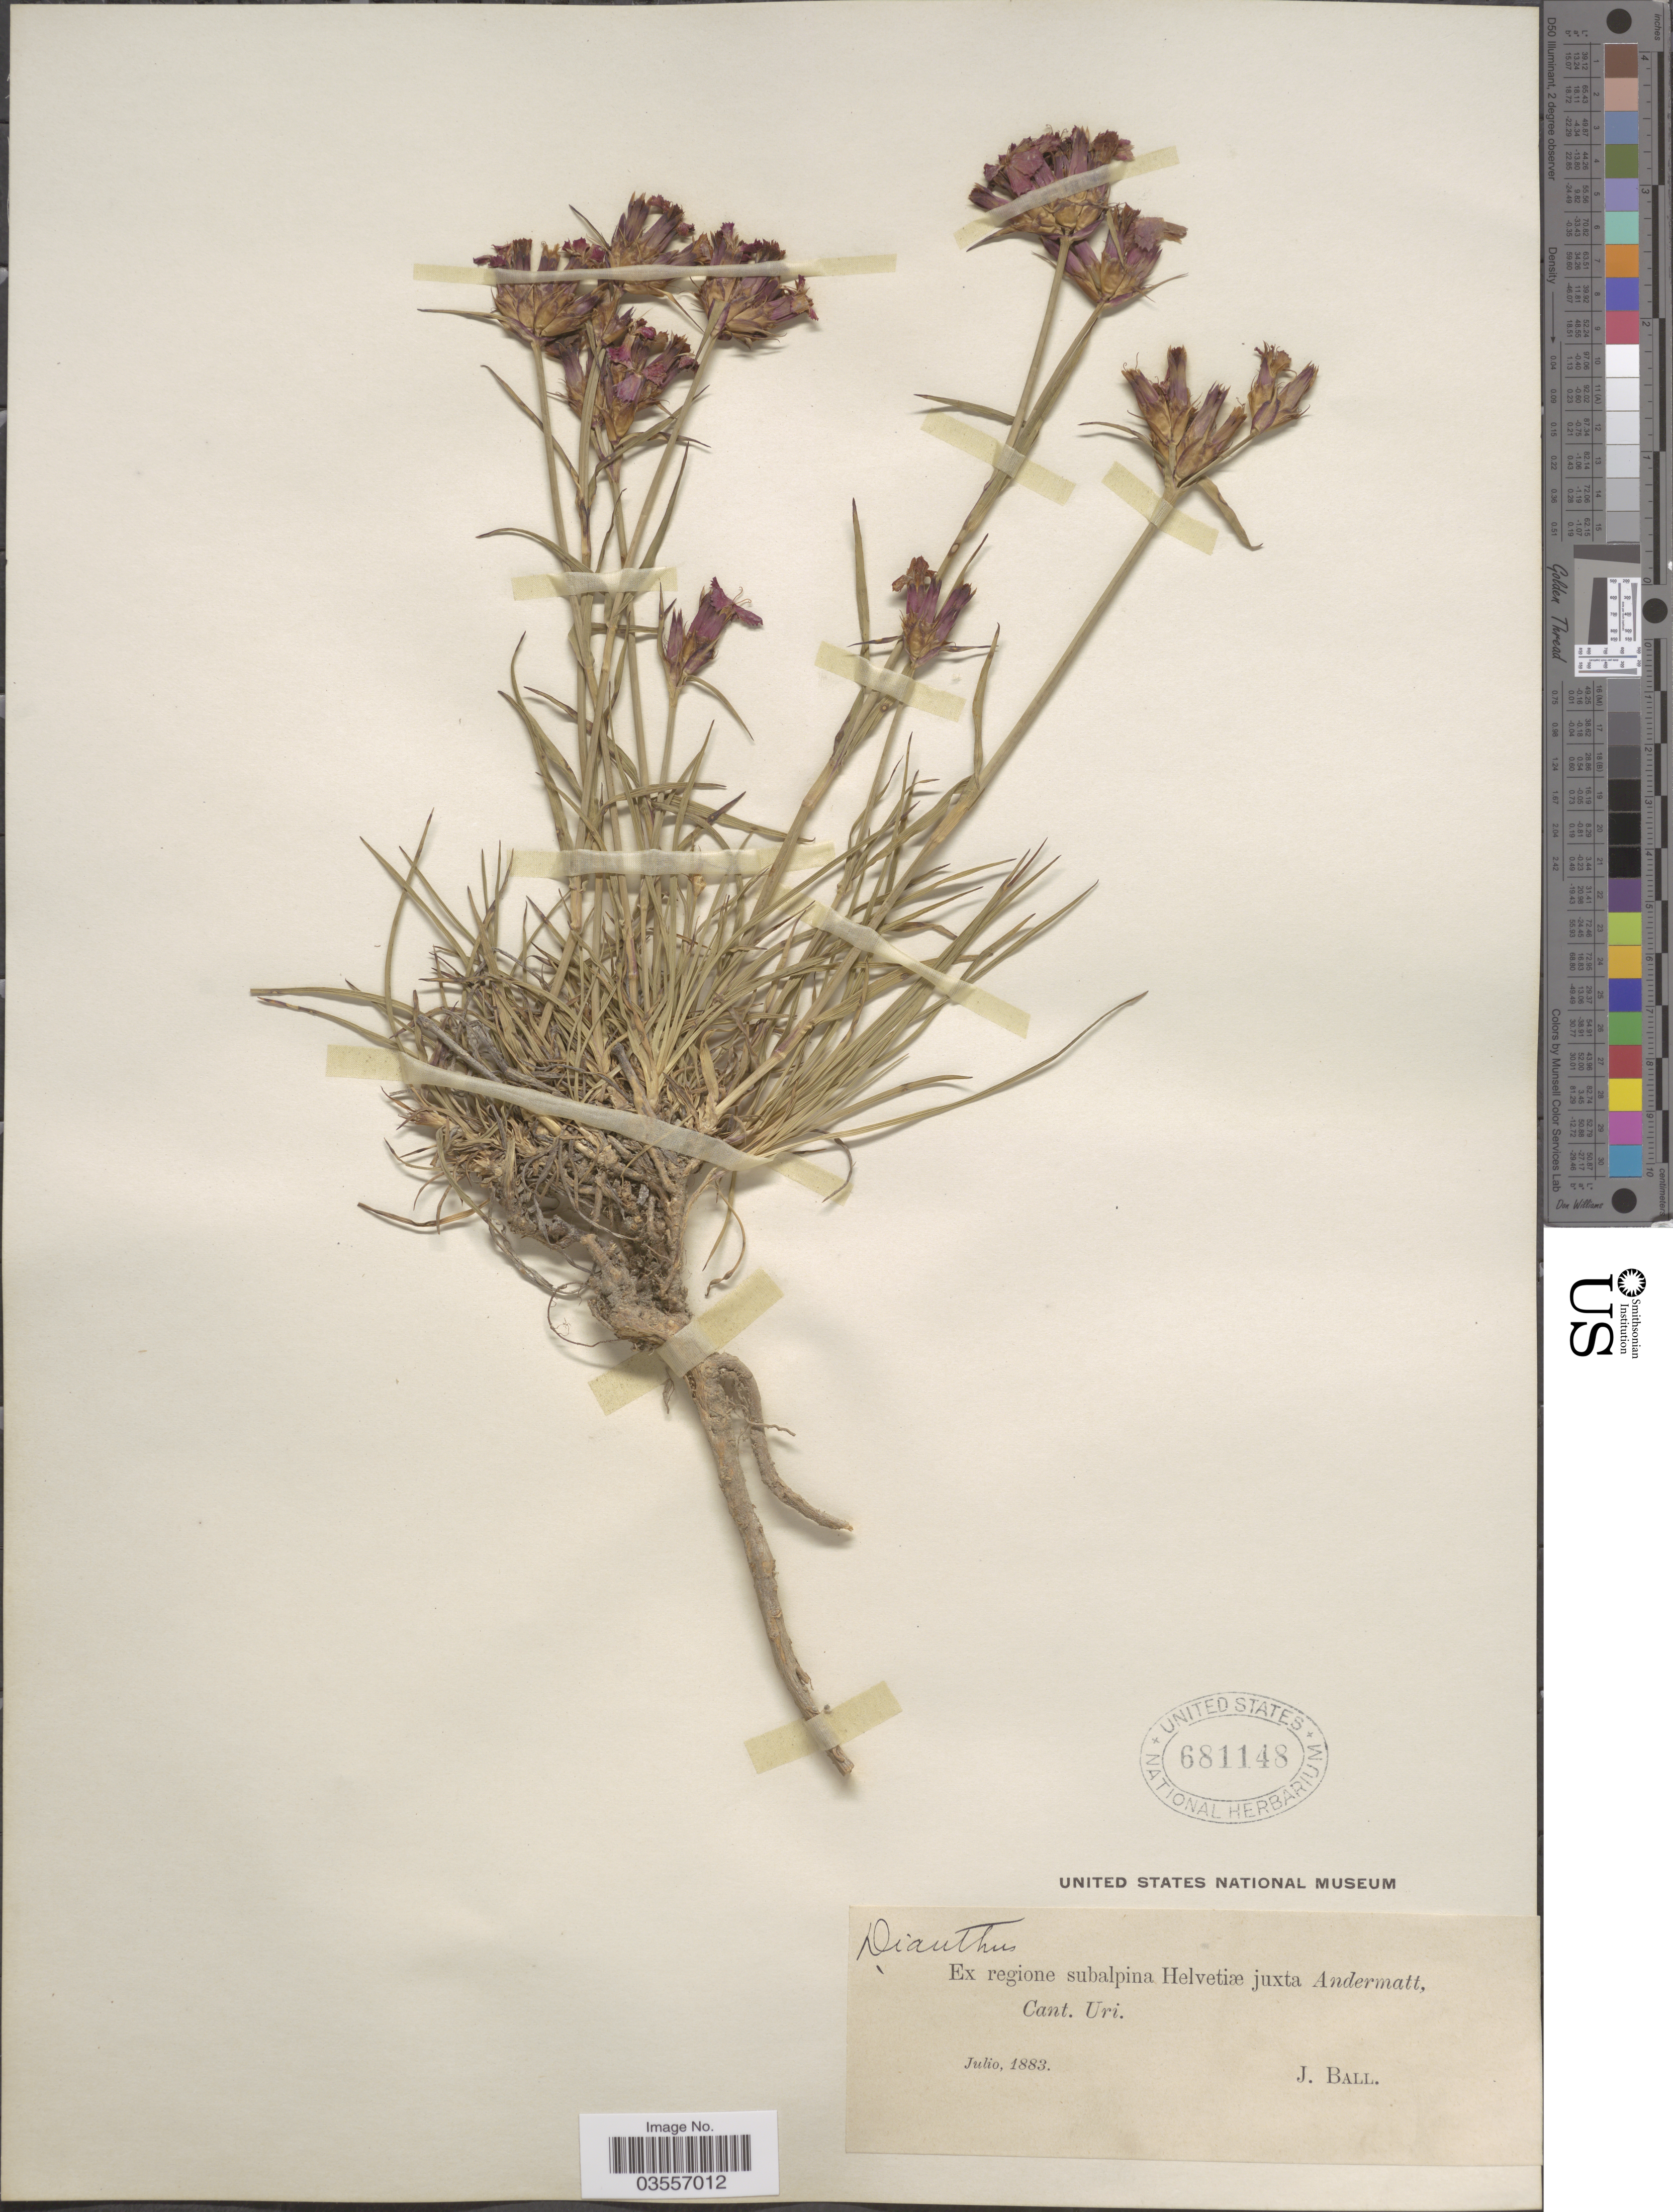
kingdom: Plantae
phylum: Tracheophyta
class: Magnoliopsida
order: Caryophyllales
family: Caryophyllaceae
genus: Dianthus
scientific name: Dianthus sp.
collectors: J. Ball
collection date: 1883-07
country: Switzerland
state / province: Uri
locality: Ex regione subalpina Helvetiæ juxta Andermatt, Cant. Uri.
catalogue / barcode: US 681148